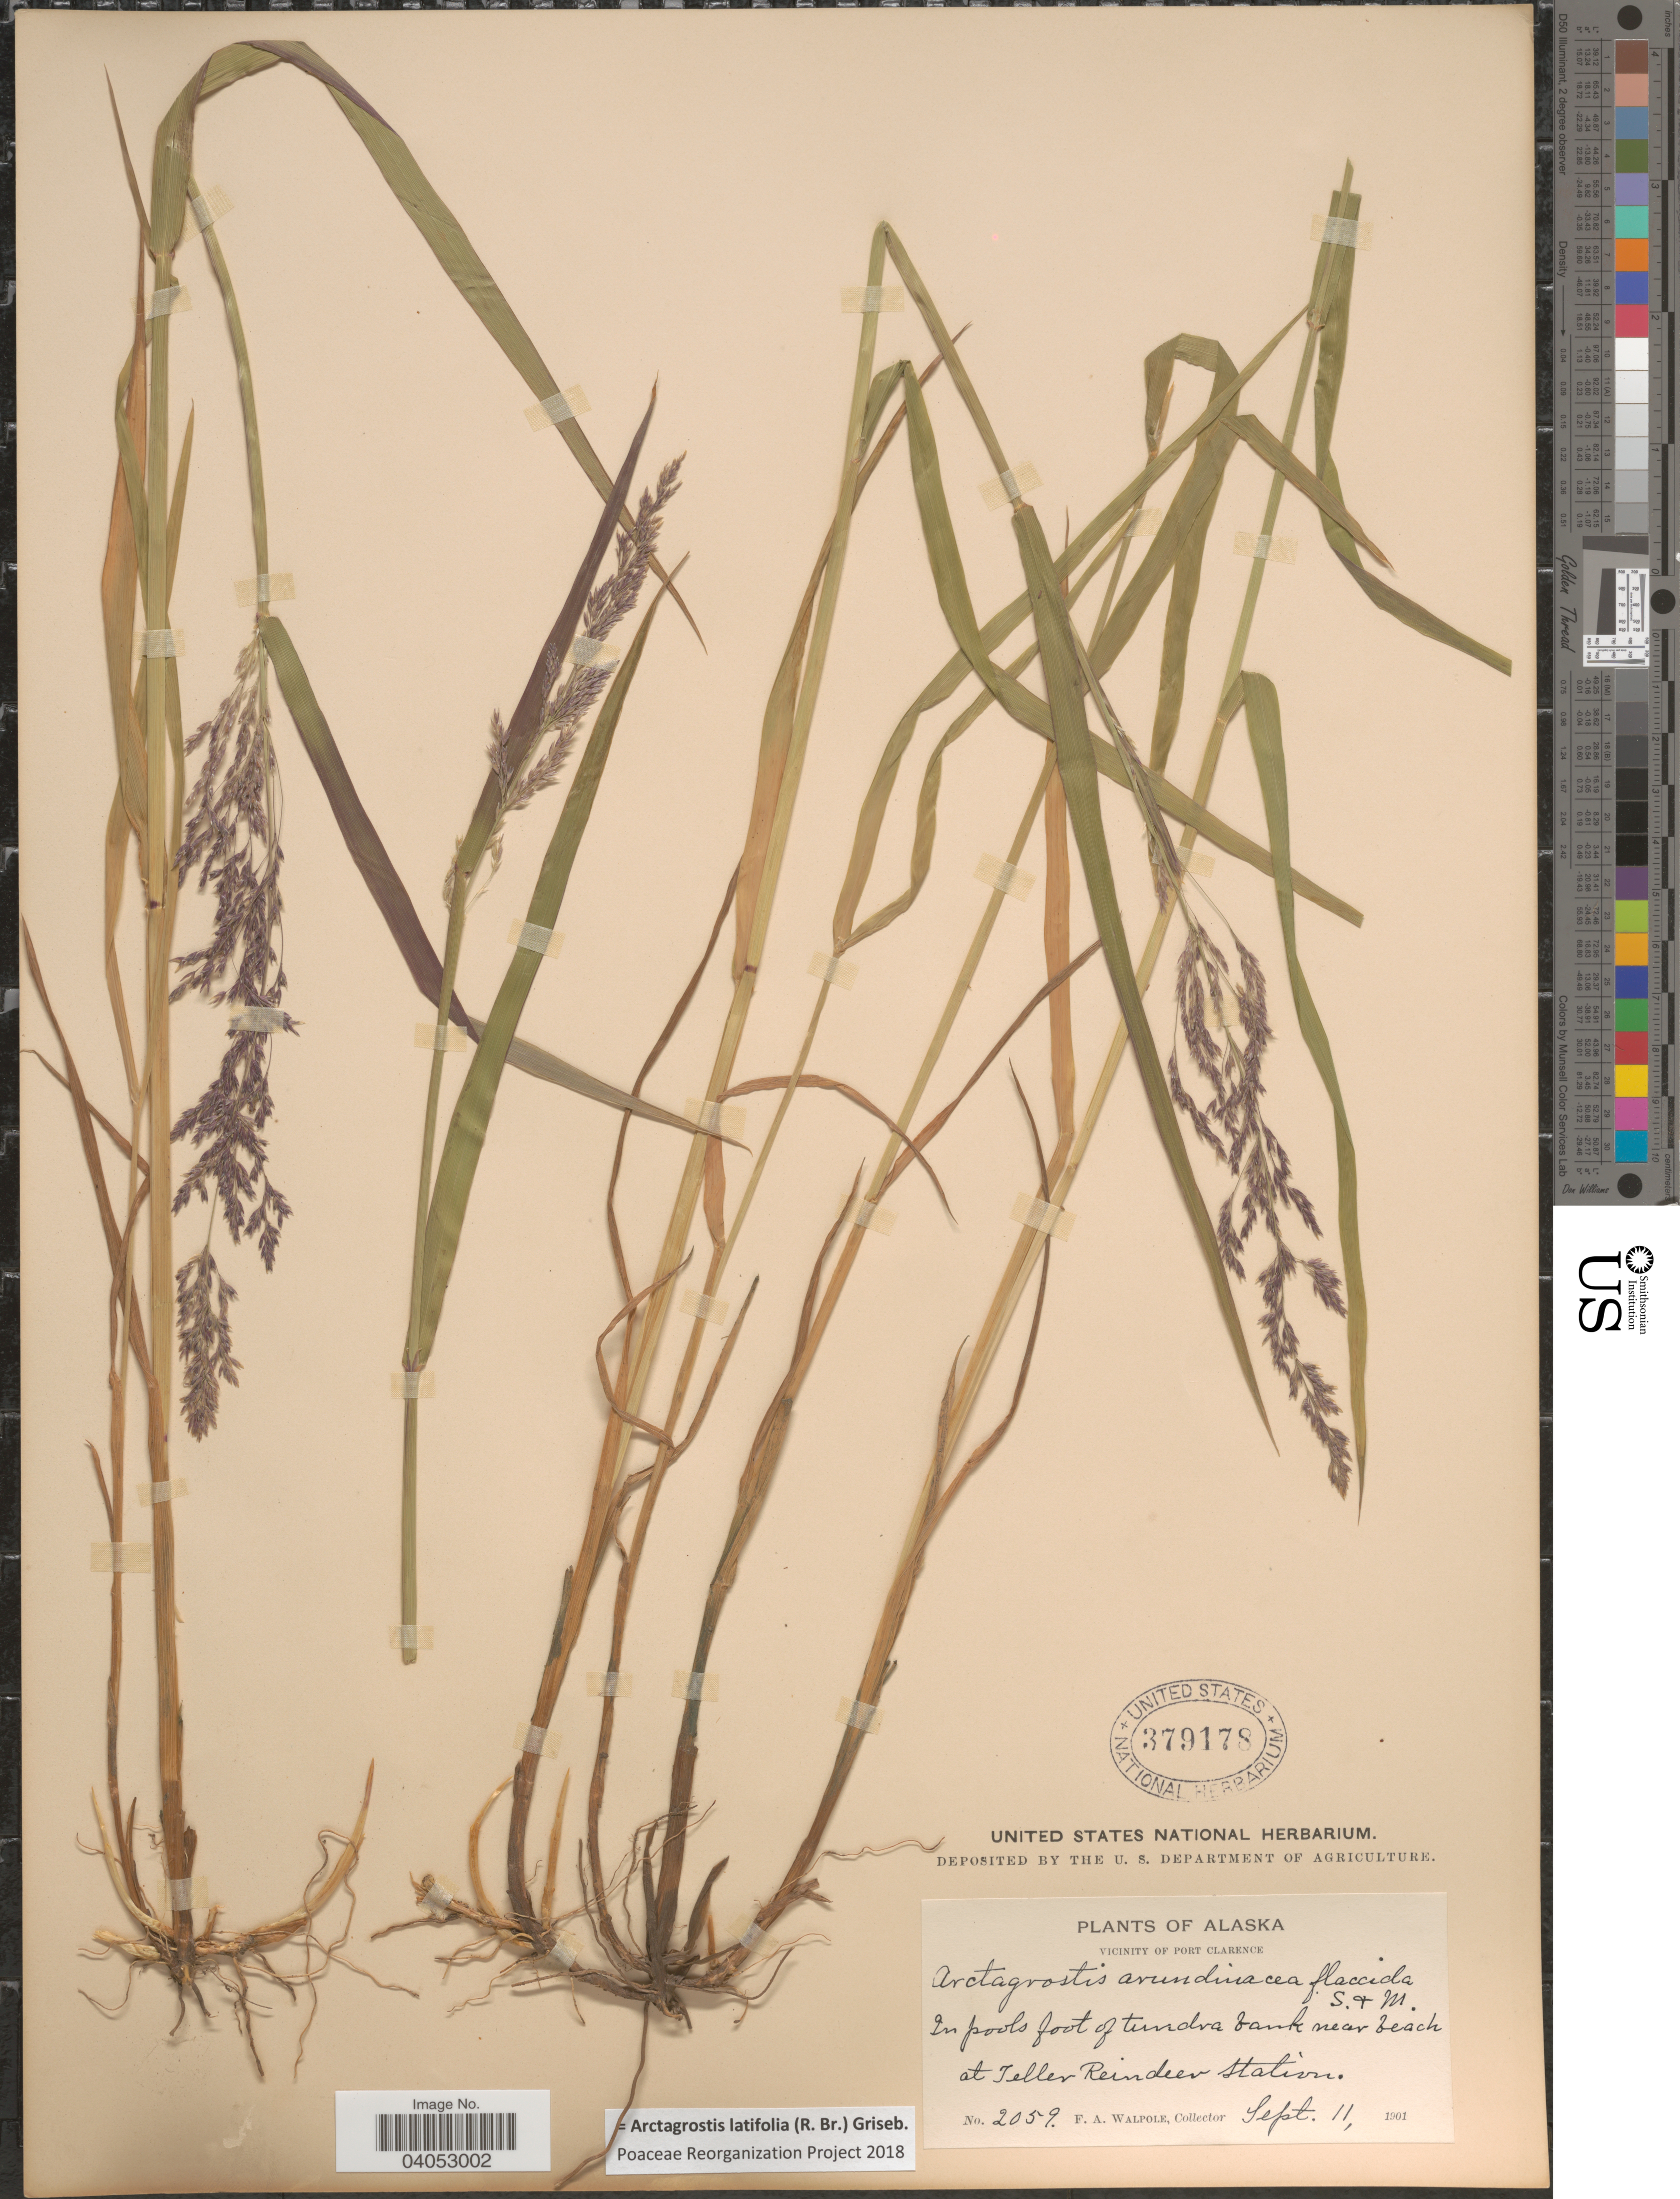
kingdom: Plantae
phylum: Tracheophyta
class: Liliopsida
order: Poales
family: Poaceae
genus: Arctagrostis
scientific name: Arctagrostis latifolia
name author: (R. Br.) Griseb.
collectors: F. Walpole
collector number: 2059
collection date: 1901-09-11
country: United States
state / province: Alaska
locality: Vicinity of Port Clarence. In pools foot of tundra bank near beach at Teller Reindeer Station.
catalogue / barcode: US 379178